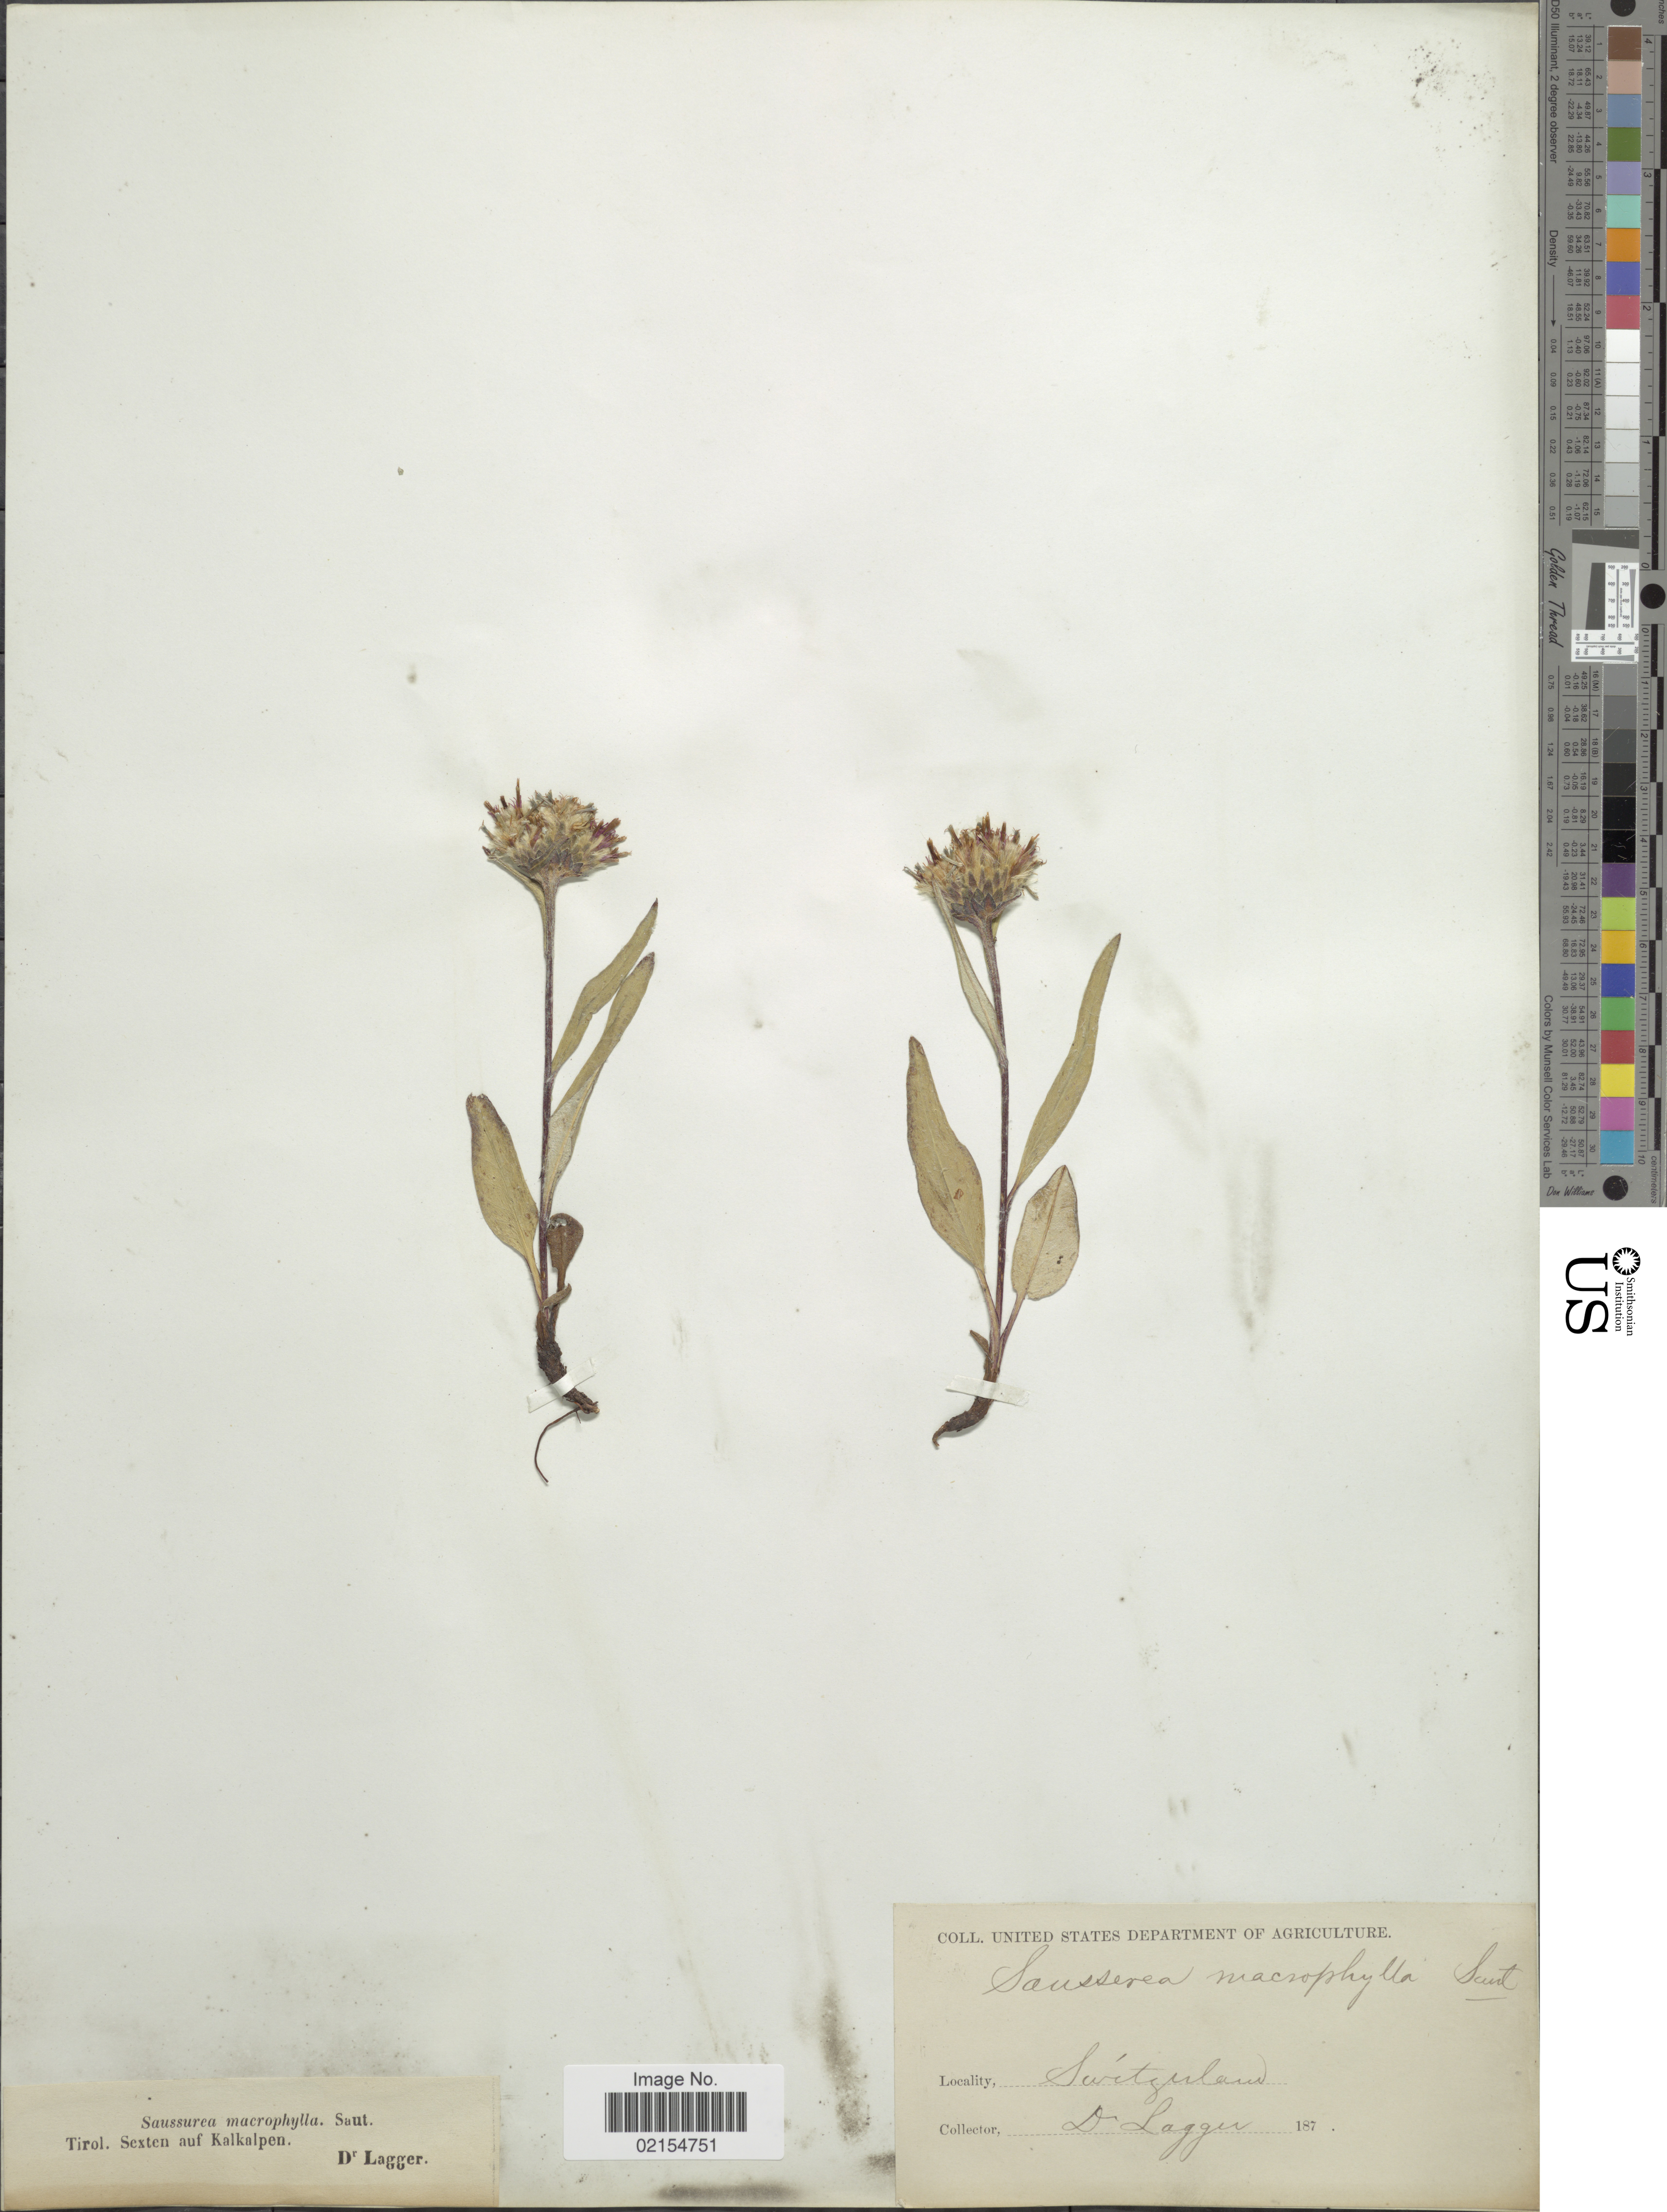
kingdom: Plantae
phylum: Tracheophyta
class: Magnoliopsida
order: Asterales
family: Asteraceae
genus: Saussurea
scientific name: Saussurea alpina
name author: (L.) DC.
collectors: D. Lagger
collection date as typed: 187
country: Switzerland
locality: Tirol, Sexten auf Kalkalpen, Switzerland